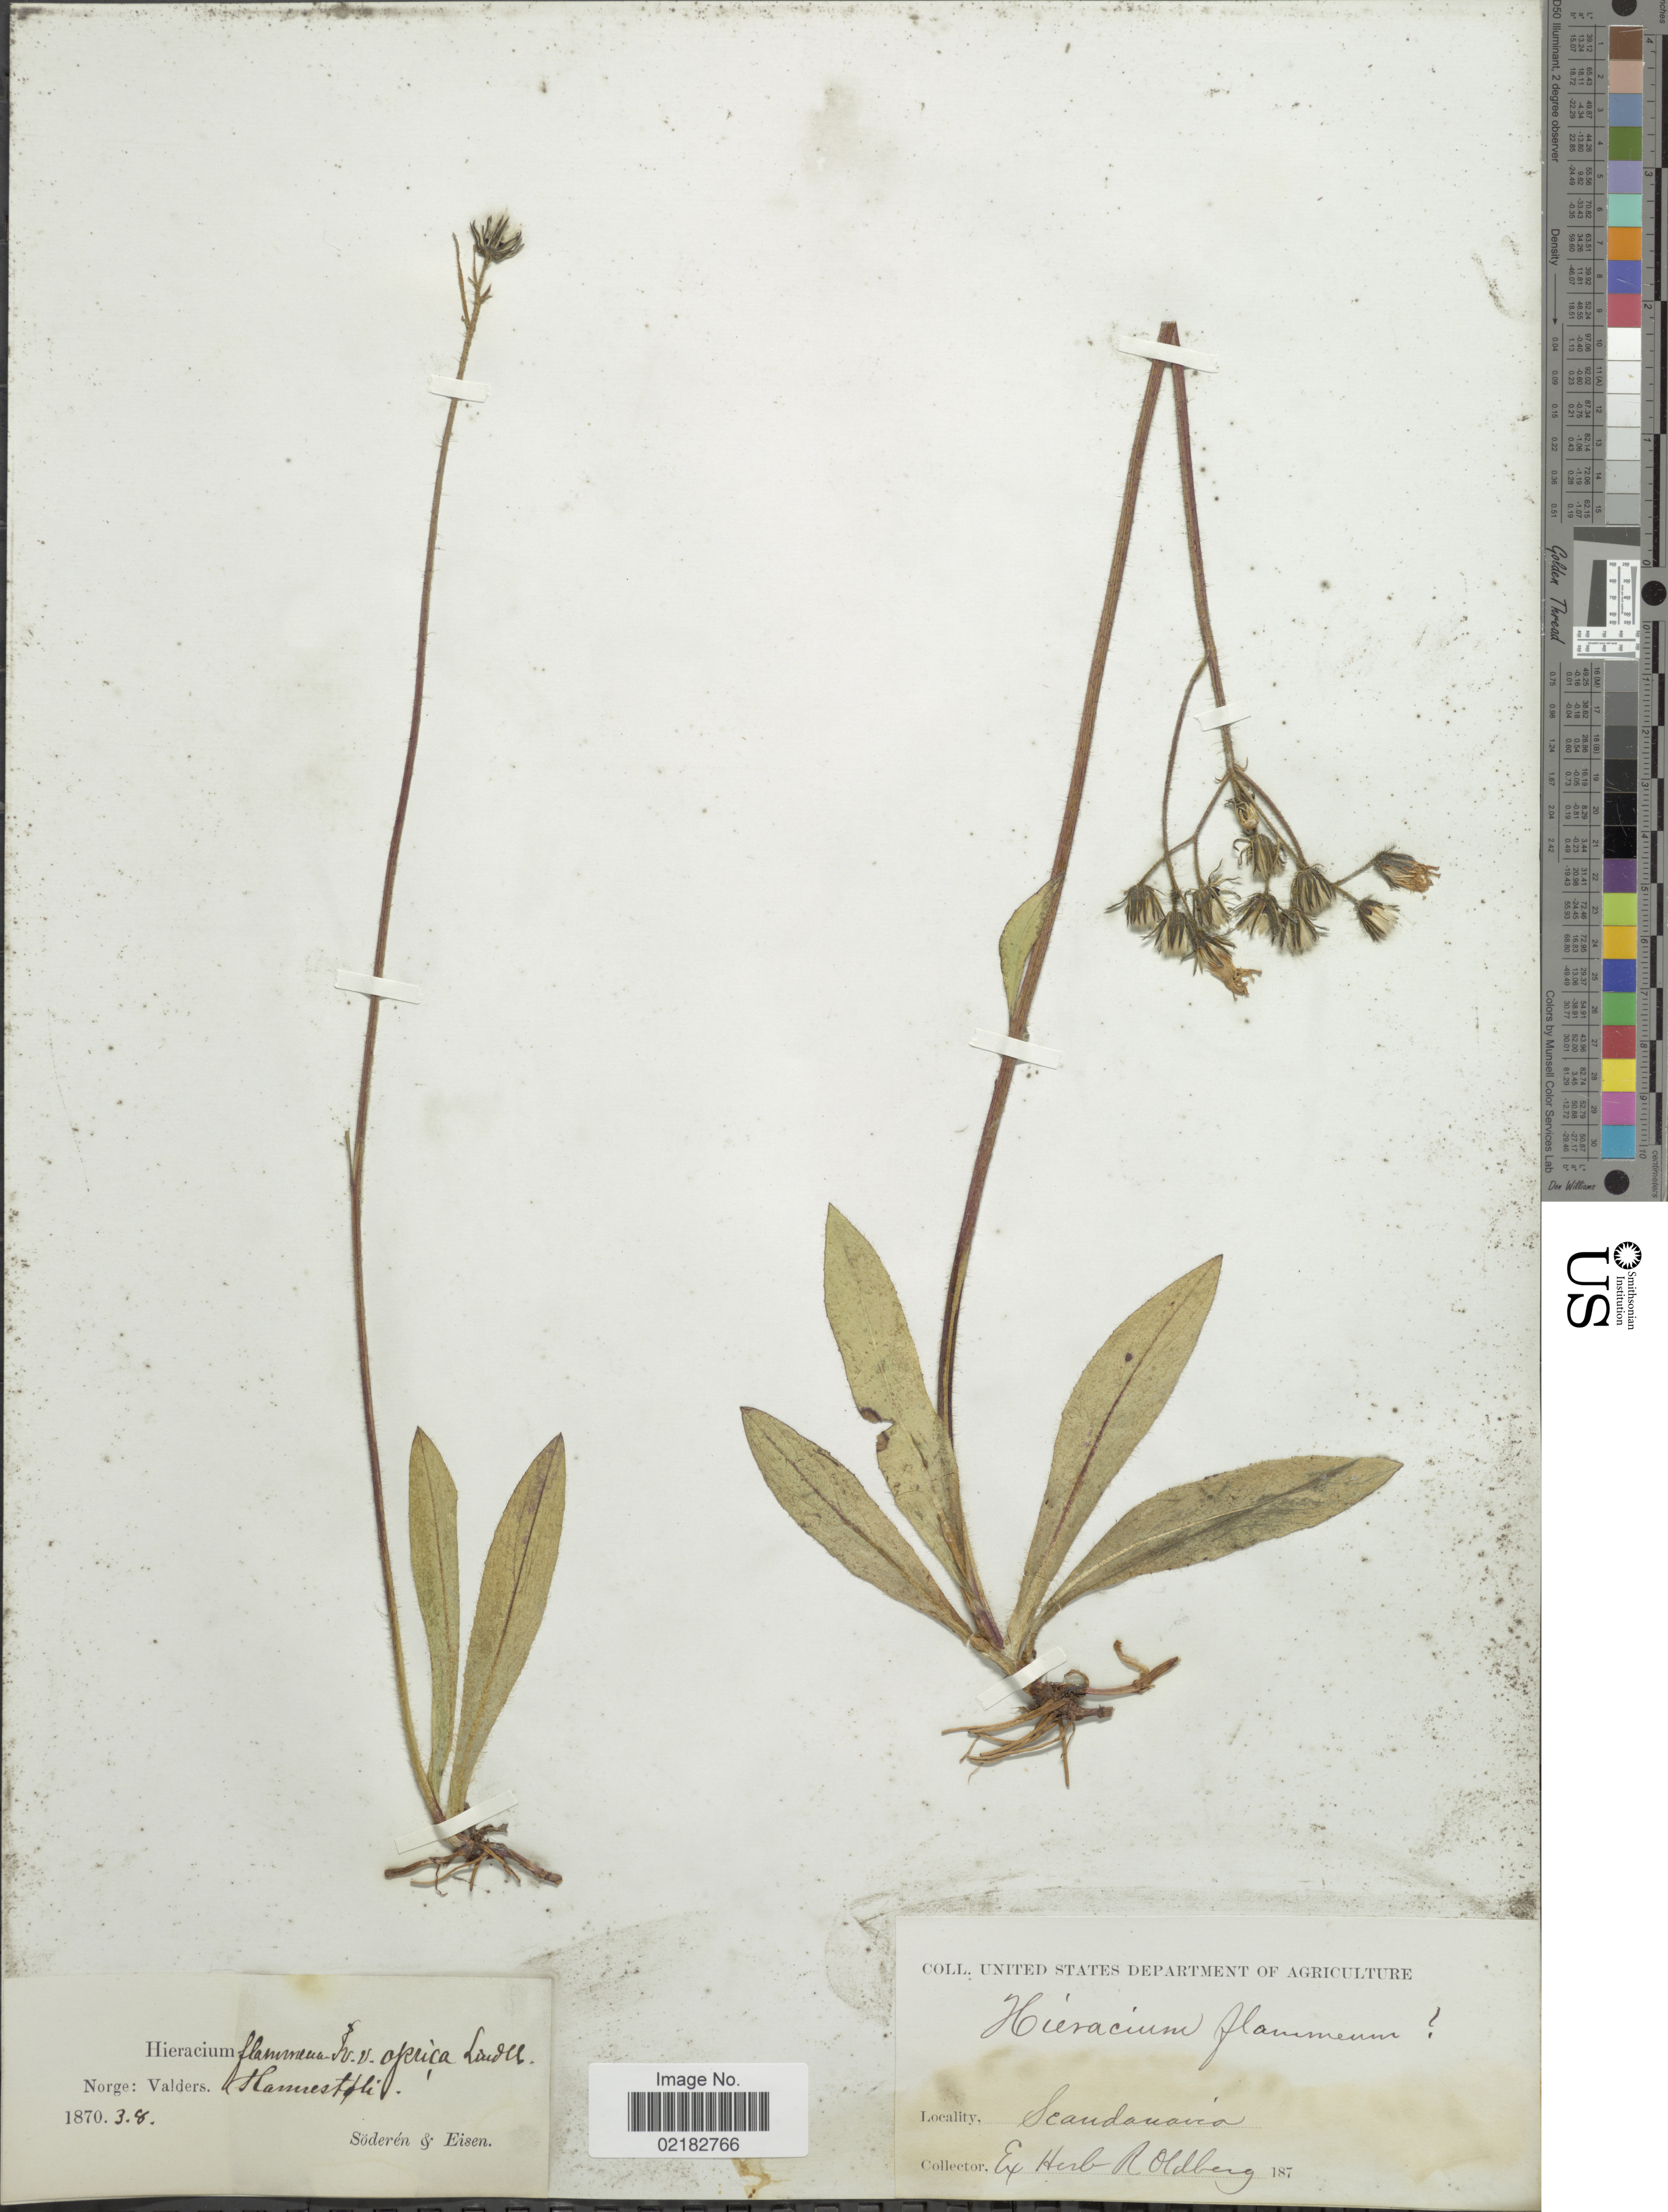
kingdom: Plantae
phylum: Tracheophyta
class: Magnoliopsida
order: Asterales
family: Asteraceae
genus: Pilosella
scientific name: Pilosella fuscoatra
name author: (Näg. & Peter) Soják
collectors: Söderén & Eisen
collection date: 1870-08-03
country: Norway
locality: Norge: Valders. Hamrestøli, Scandanavia